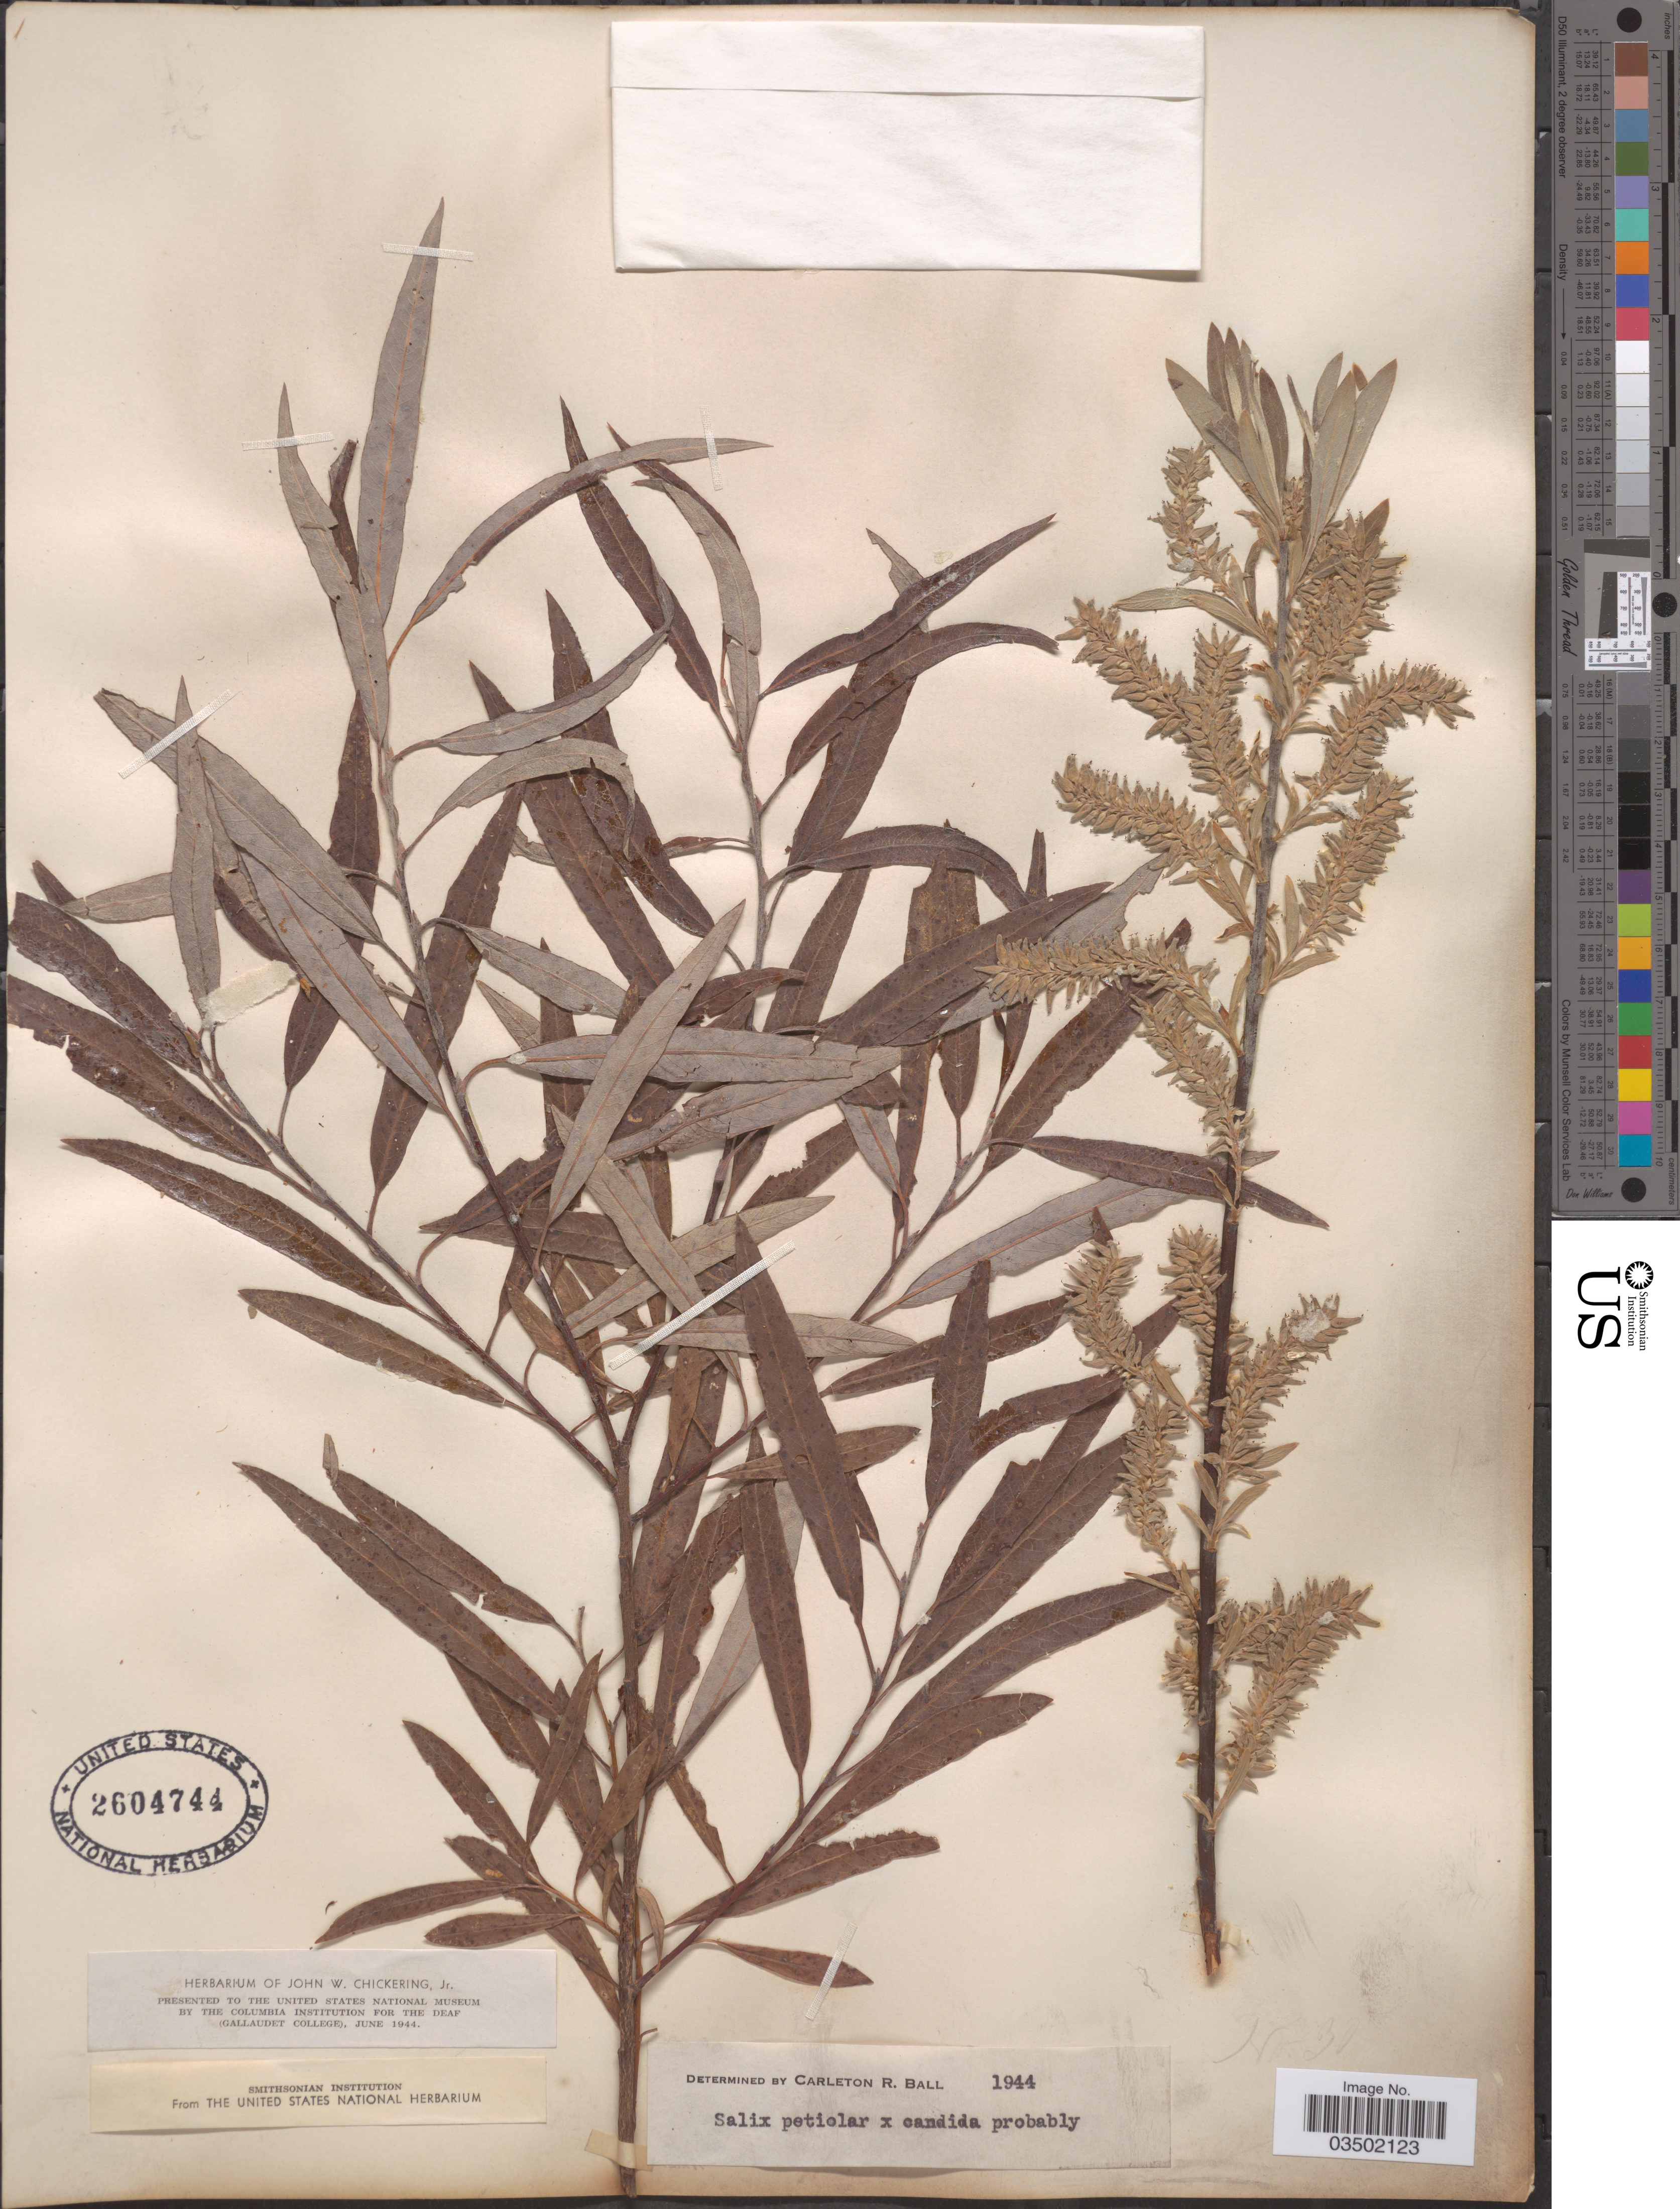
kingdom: Plantae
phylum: Tracheophyta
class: Magnoliopsida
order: Malpighiales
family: Salicaceae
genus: Salix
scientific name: Salix petiolaris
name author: Sm.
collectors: Ex herb. John W. Chickering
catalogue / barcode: US 2604744